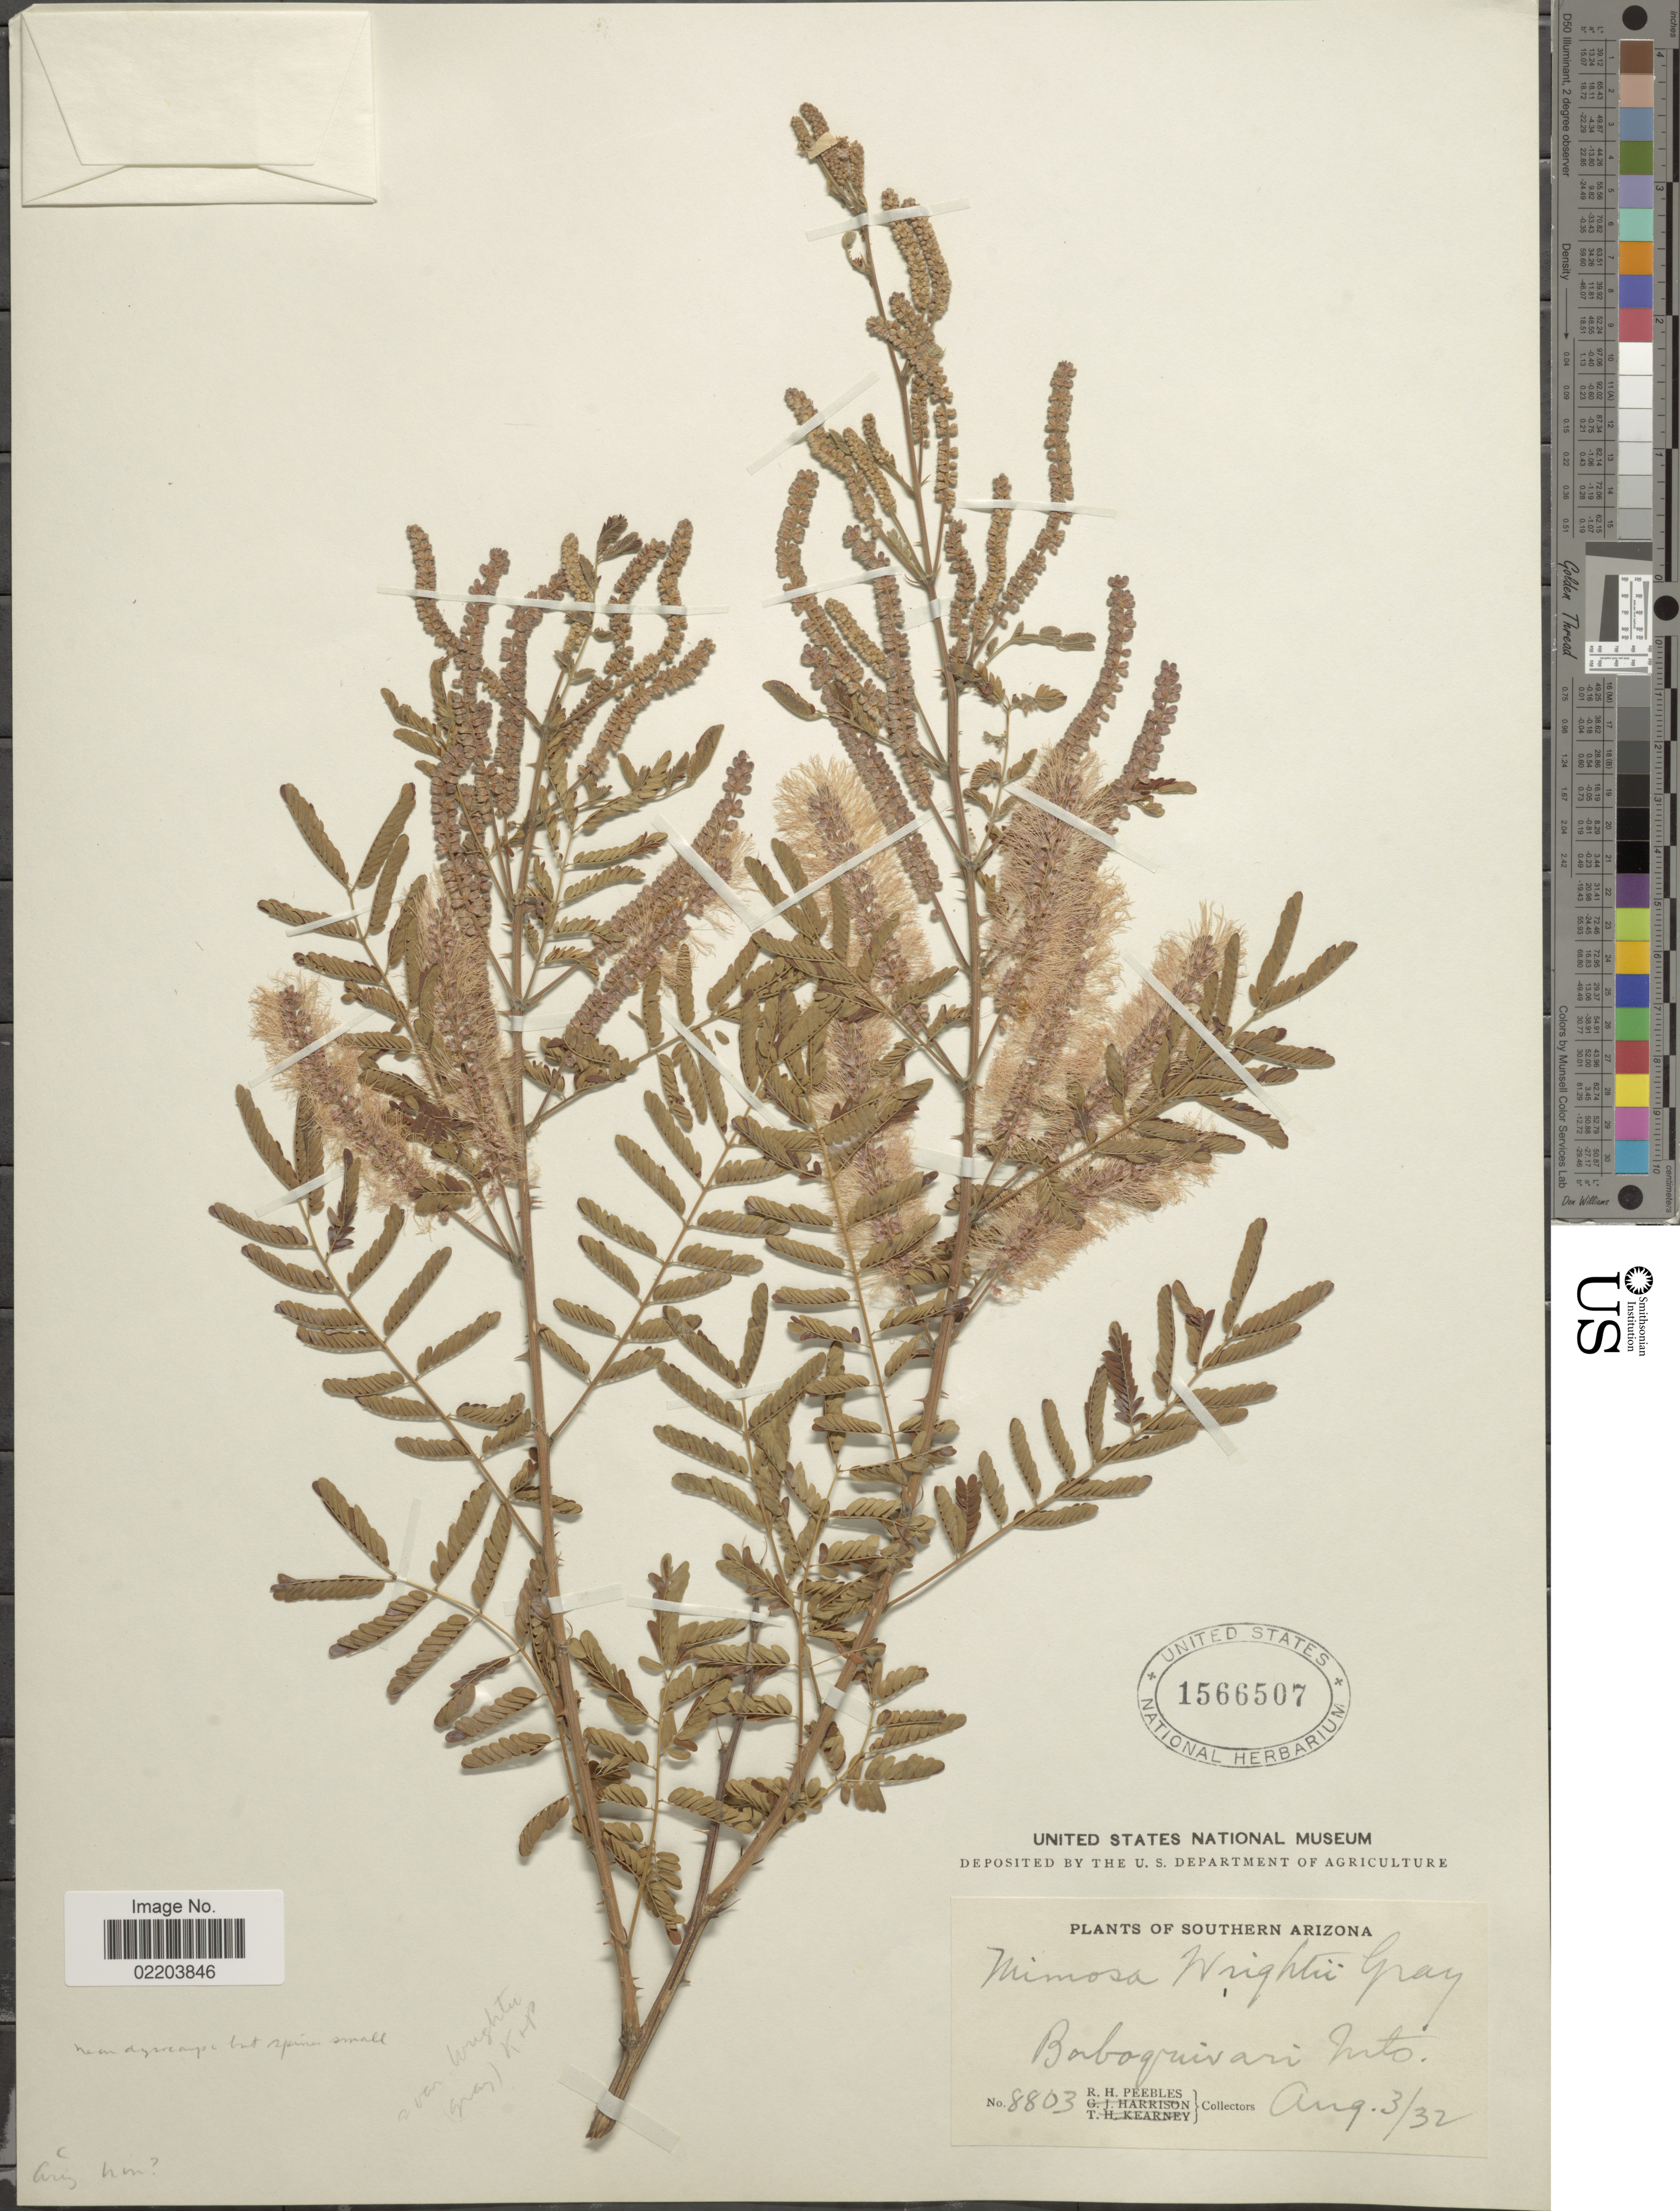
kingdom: Plantae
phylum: Tracheophyta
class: Magnoliopsida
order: Fabales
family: Fabaceae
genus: Mimosa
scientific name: Mimosa wrightii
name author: A. Gray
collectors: R. H. Peebles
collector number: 8803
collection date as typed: Transcribed d/m/y: 3/8/32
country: United States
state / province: Arizona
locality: Southern Arizona, Baboquivari Mts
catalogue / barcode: US 1566507